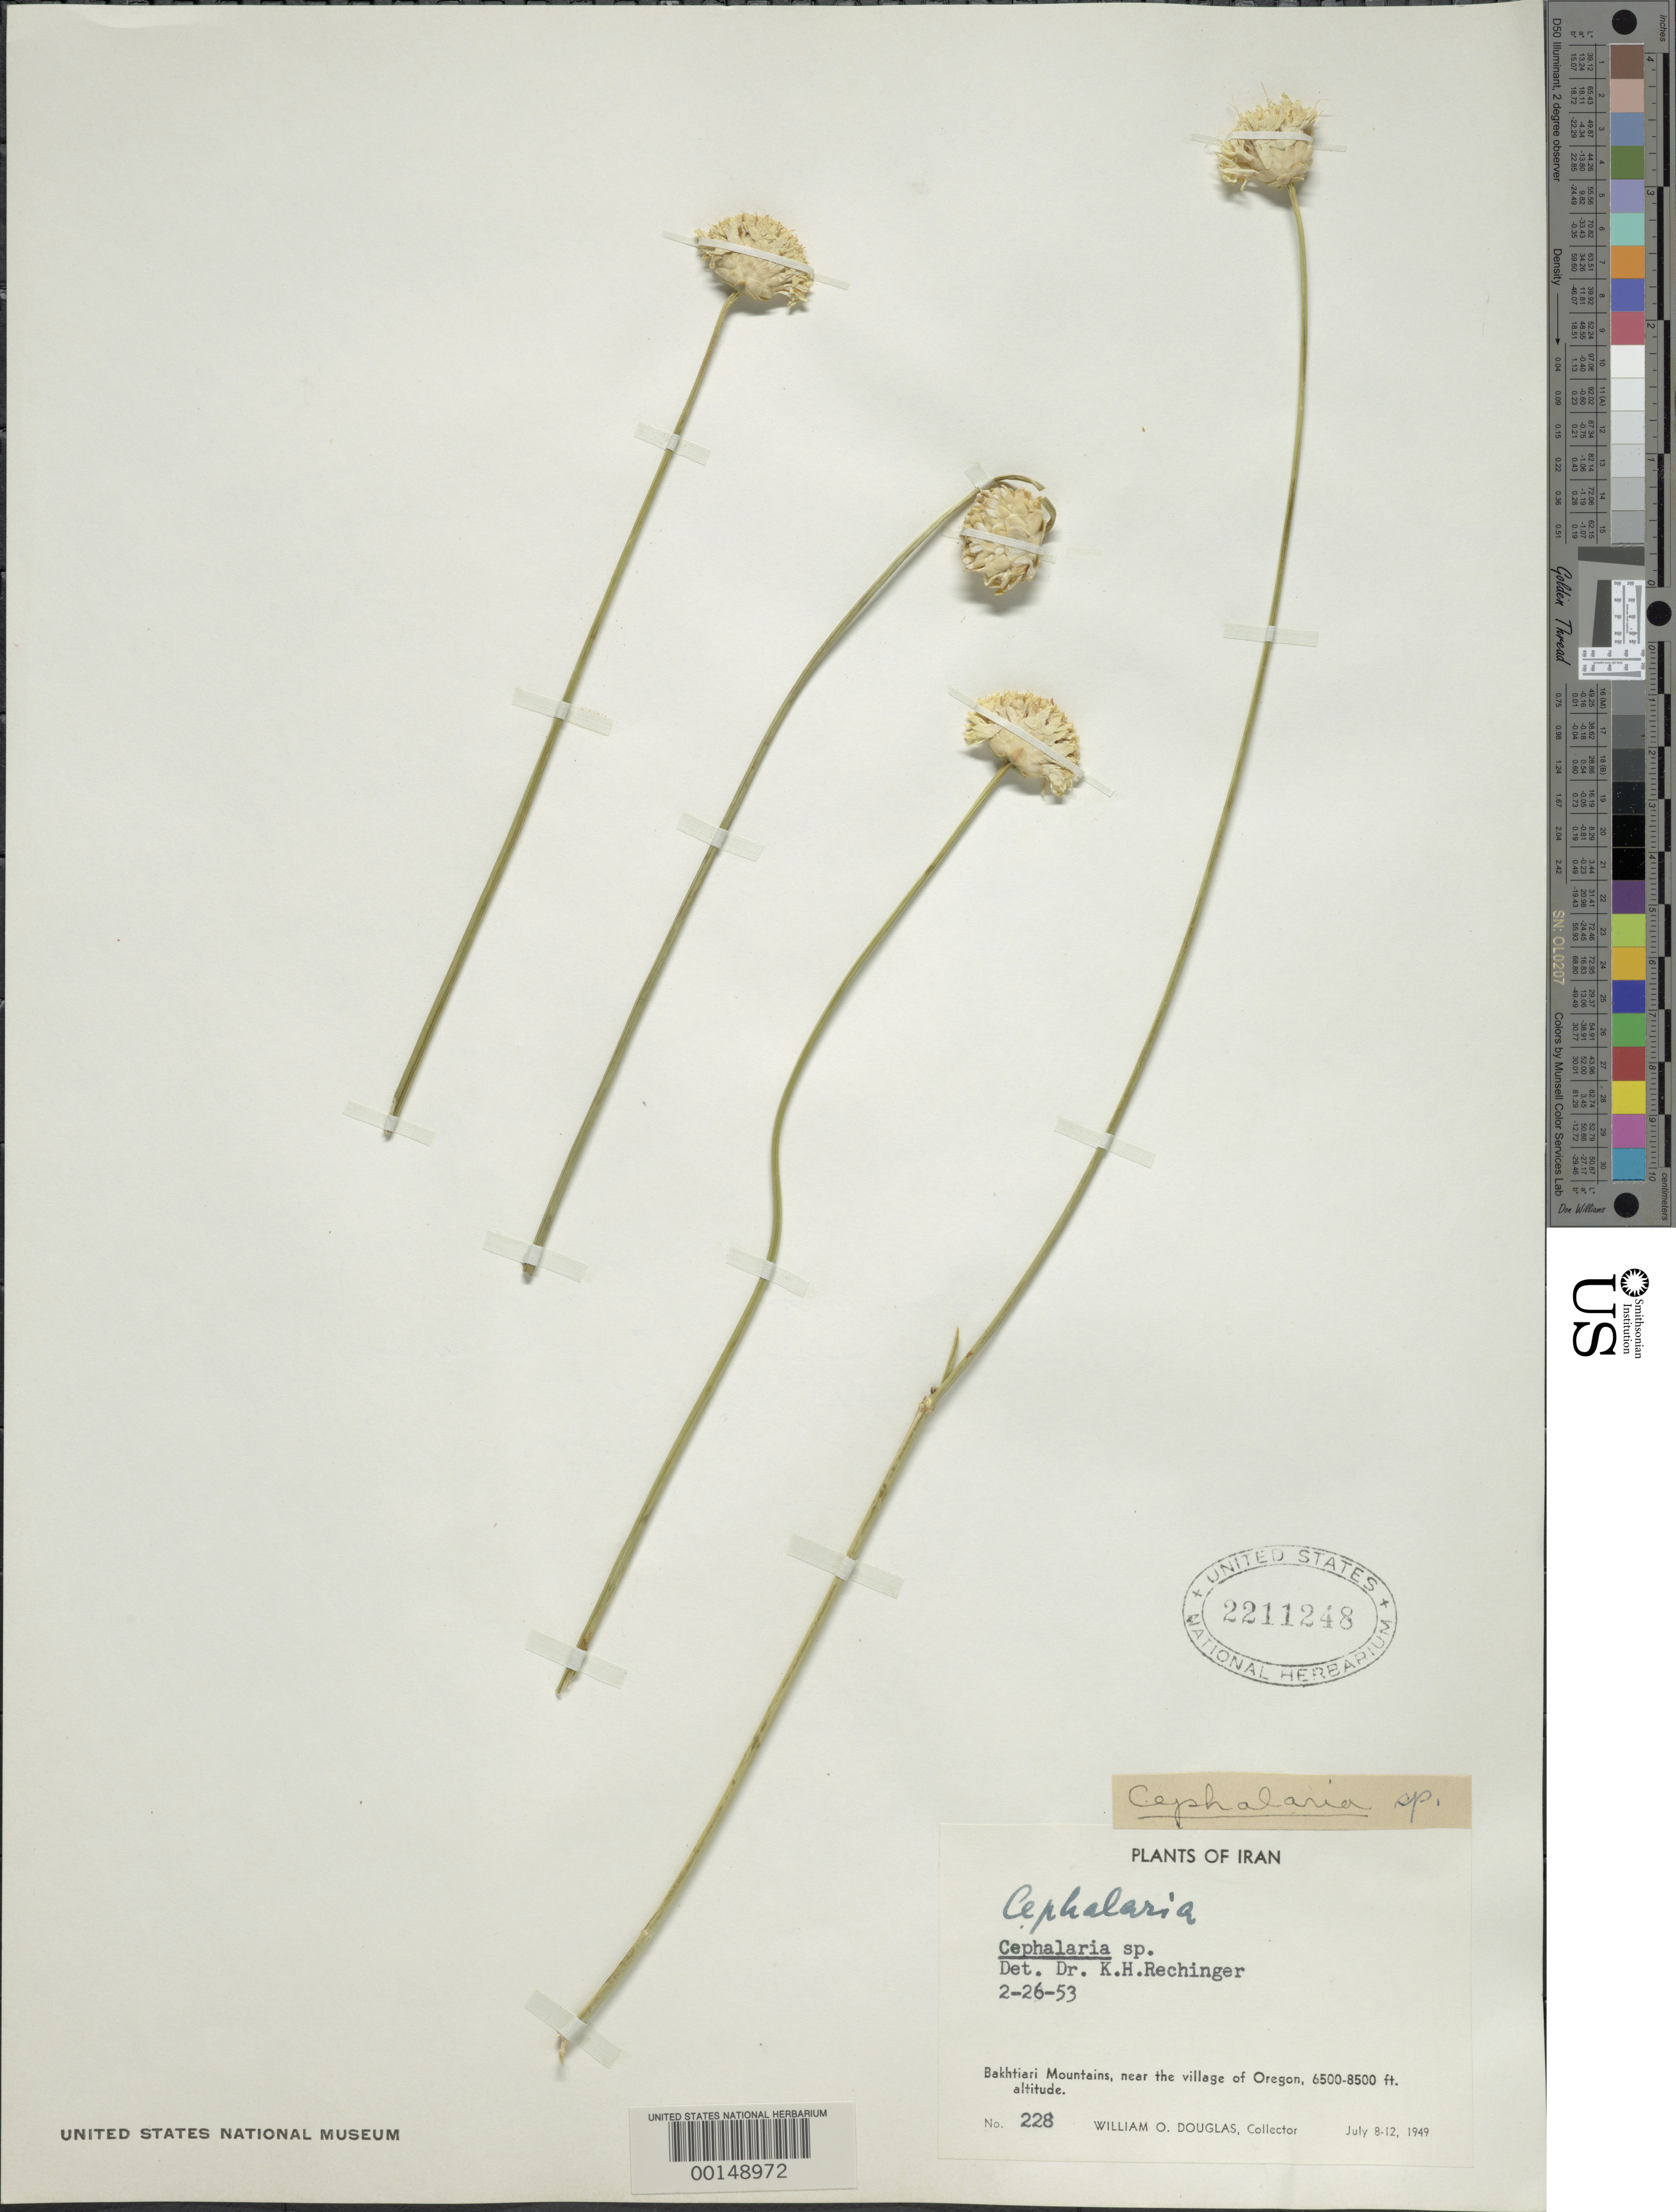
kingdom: Plantae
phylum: Tracheophyta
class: Magnoliopsida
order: Dipsacales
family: Caprifoliaceae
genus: Cephalaria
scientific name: Cephalaria sp.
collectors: W. Douglas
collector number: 228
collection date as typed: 08 Jul 1949 to 12 Jul 1949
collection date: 1949-07-08/1949-07-12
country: Iran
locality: Bakhtiari Mountain, near village of Oregon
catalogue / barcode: US 2211248